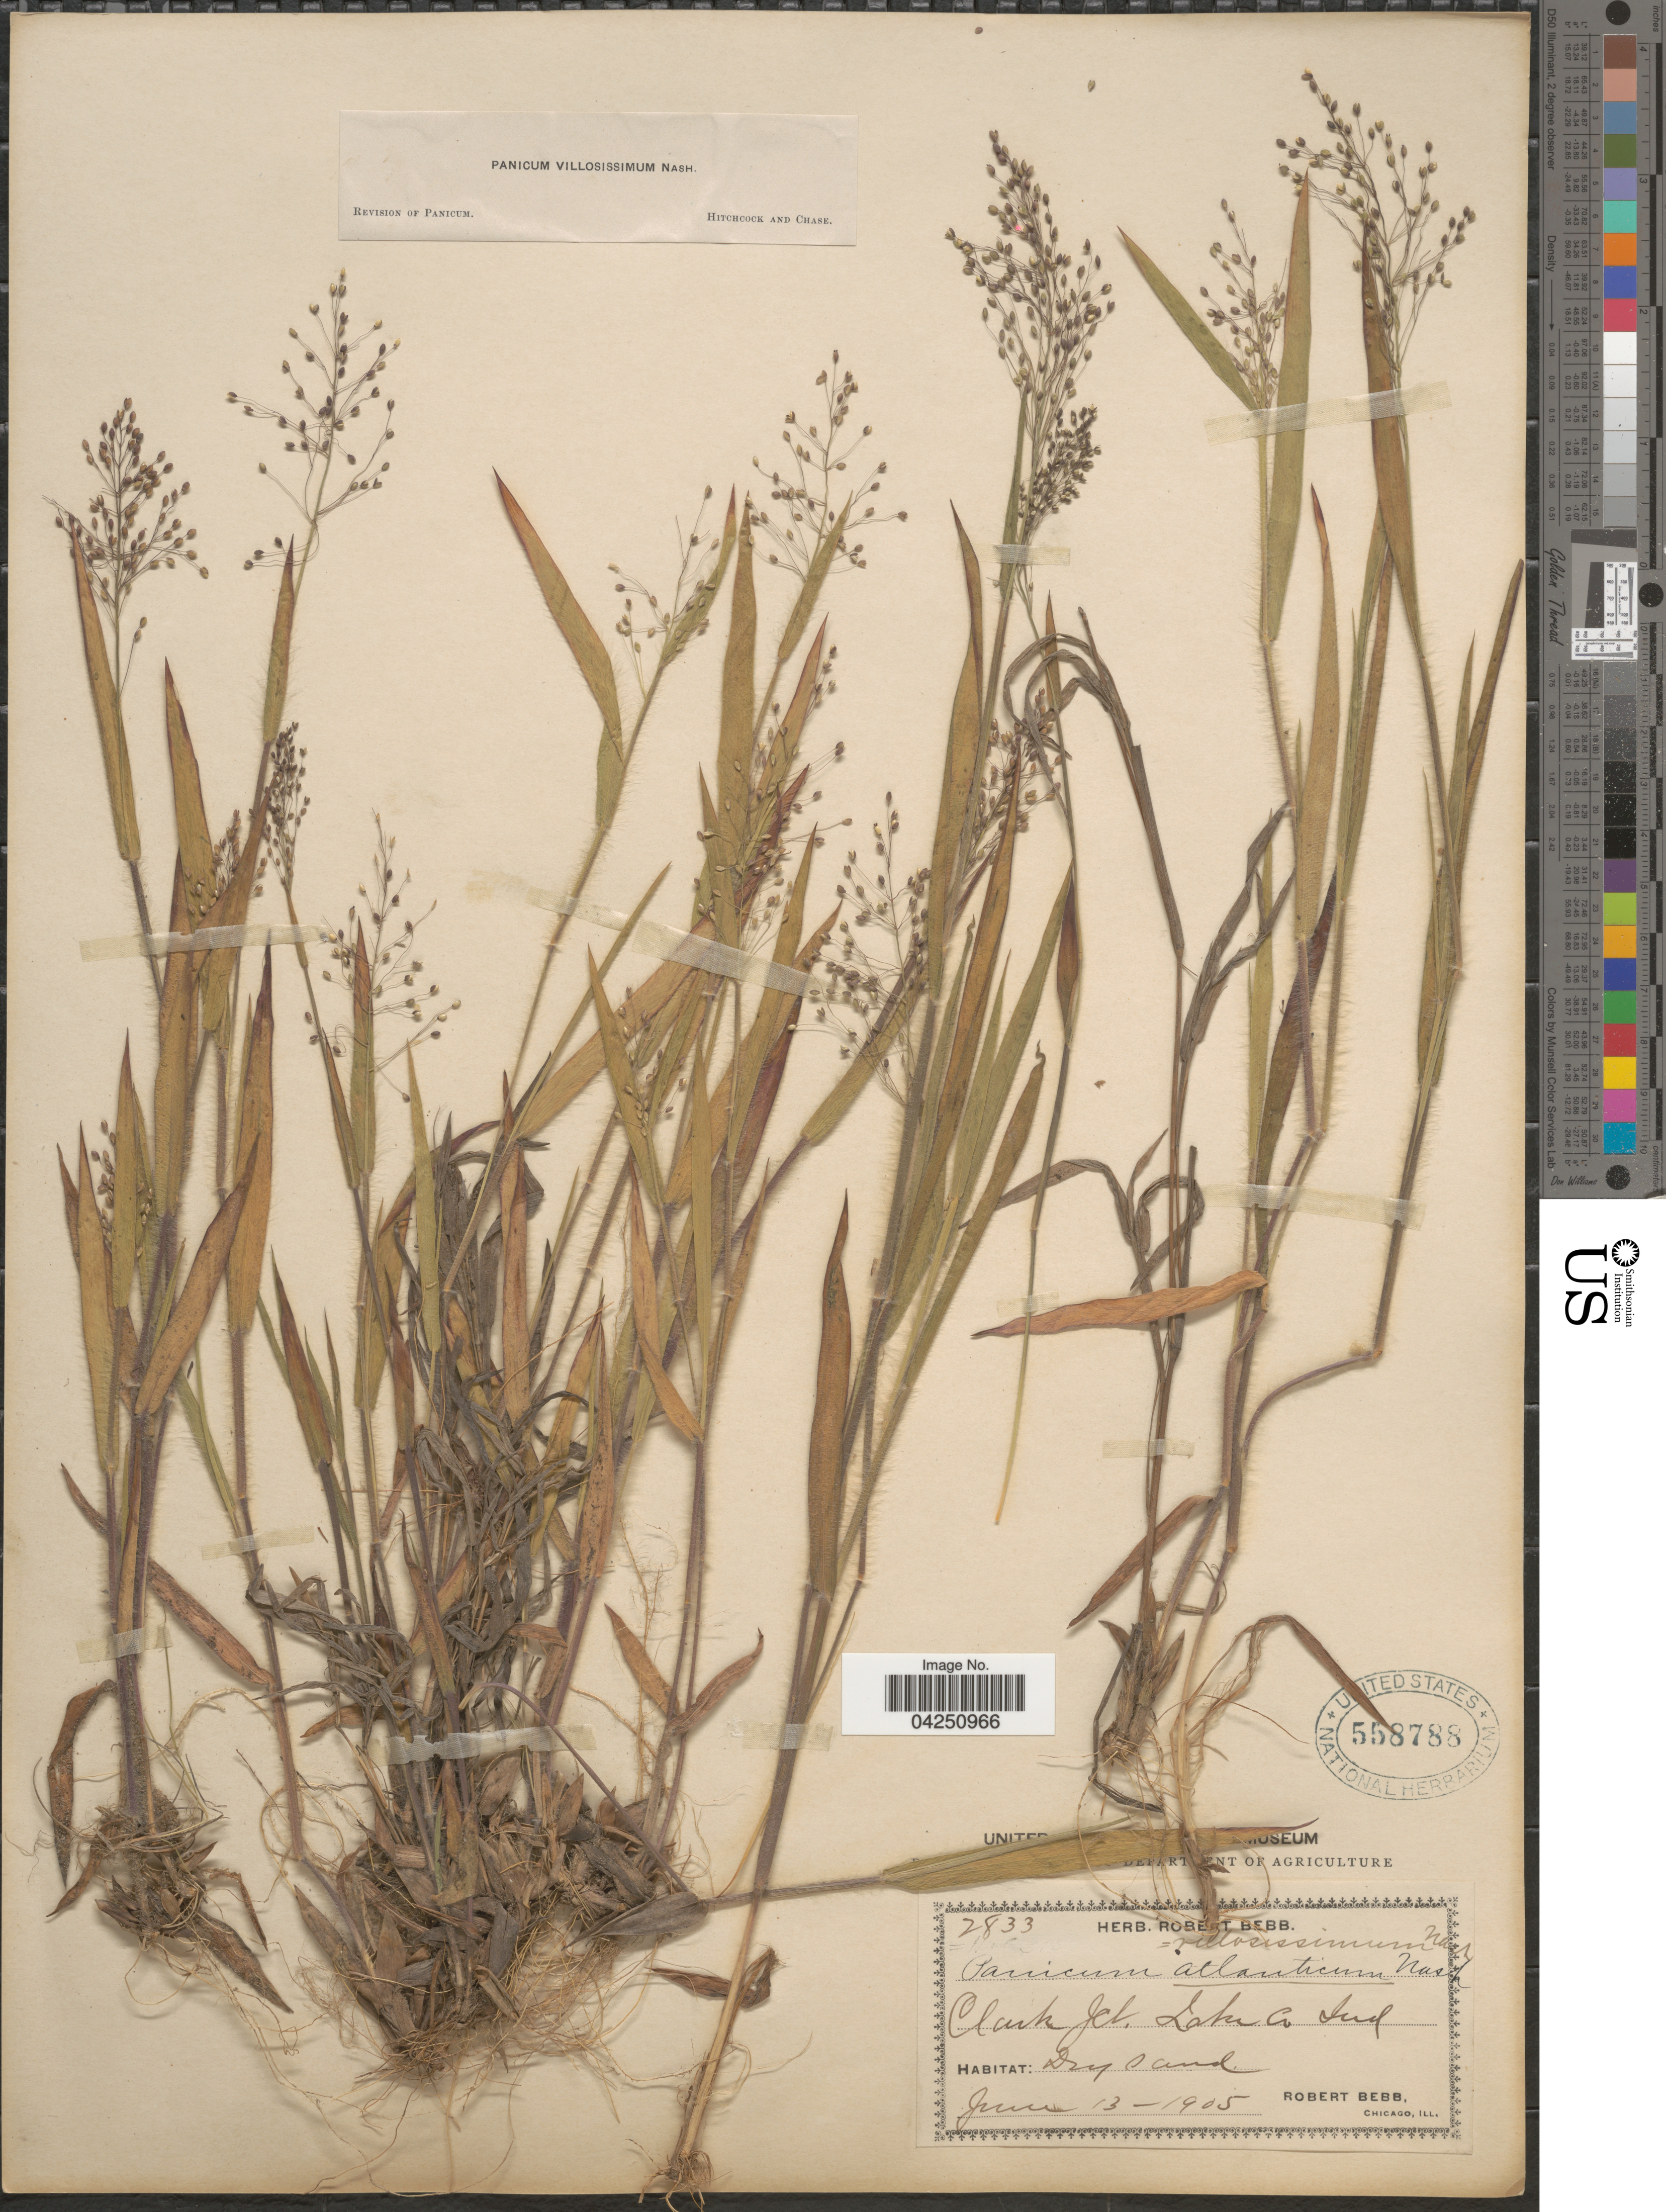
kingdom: Plantae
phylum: Tracheophyta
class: Liliopsida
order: Poales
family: Poaceae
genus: Dichanthelium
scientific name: Dichanthelium acuminatum var. acuminatum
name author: (Sw.) Gould & C.A. Clark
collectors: R. Bebb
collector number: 2833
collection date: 1905-06-13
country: United States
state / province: Indiana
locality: Clark Jct. Lake Co.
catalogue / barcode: US 558788